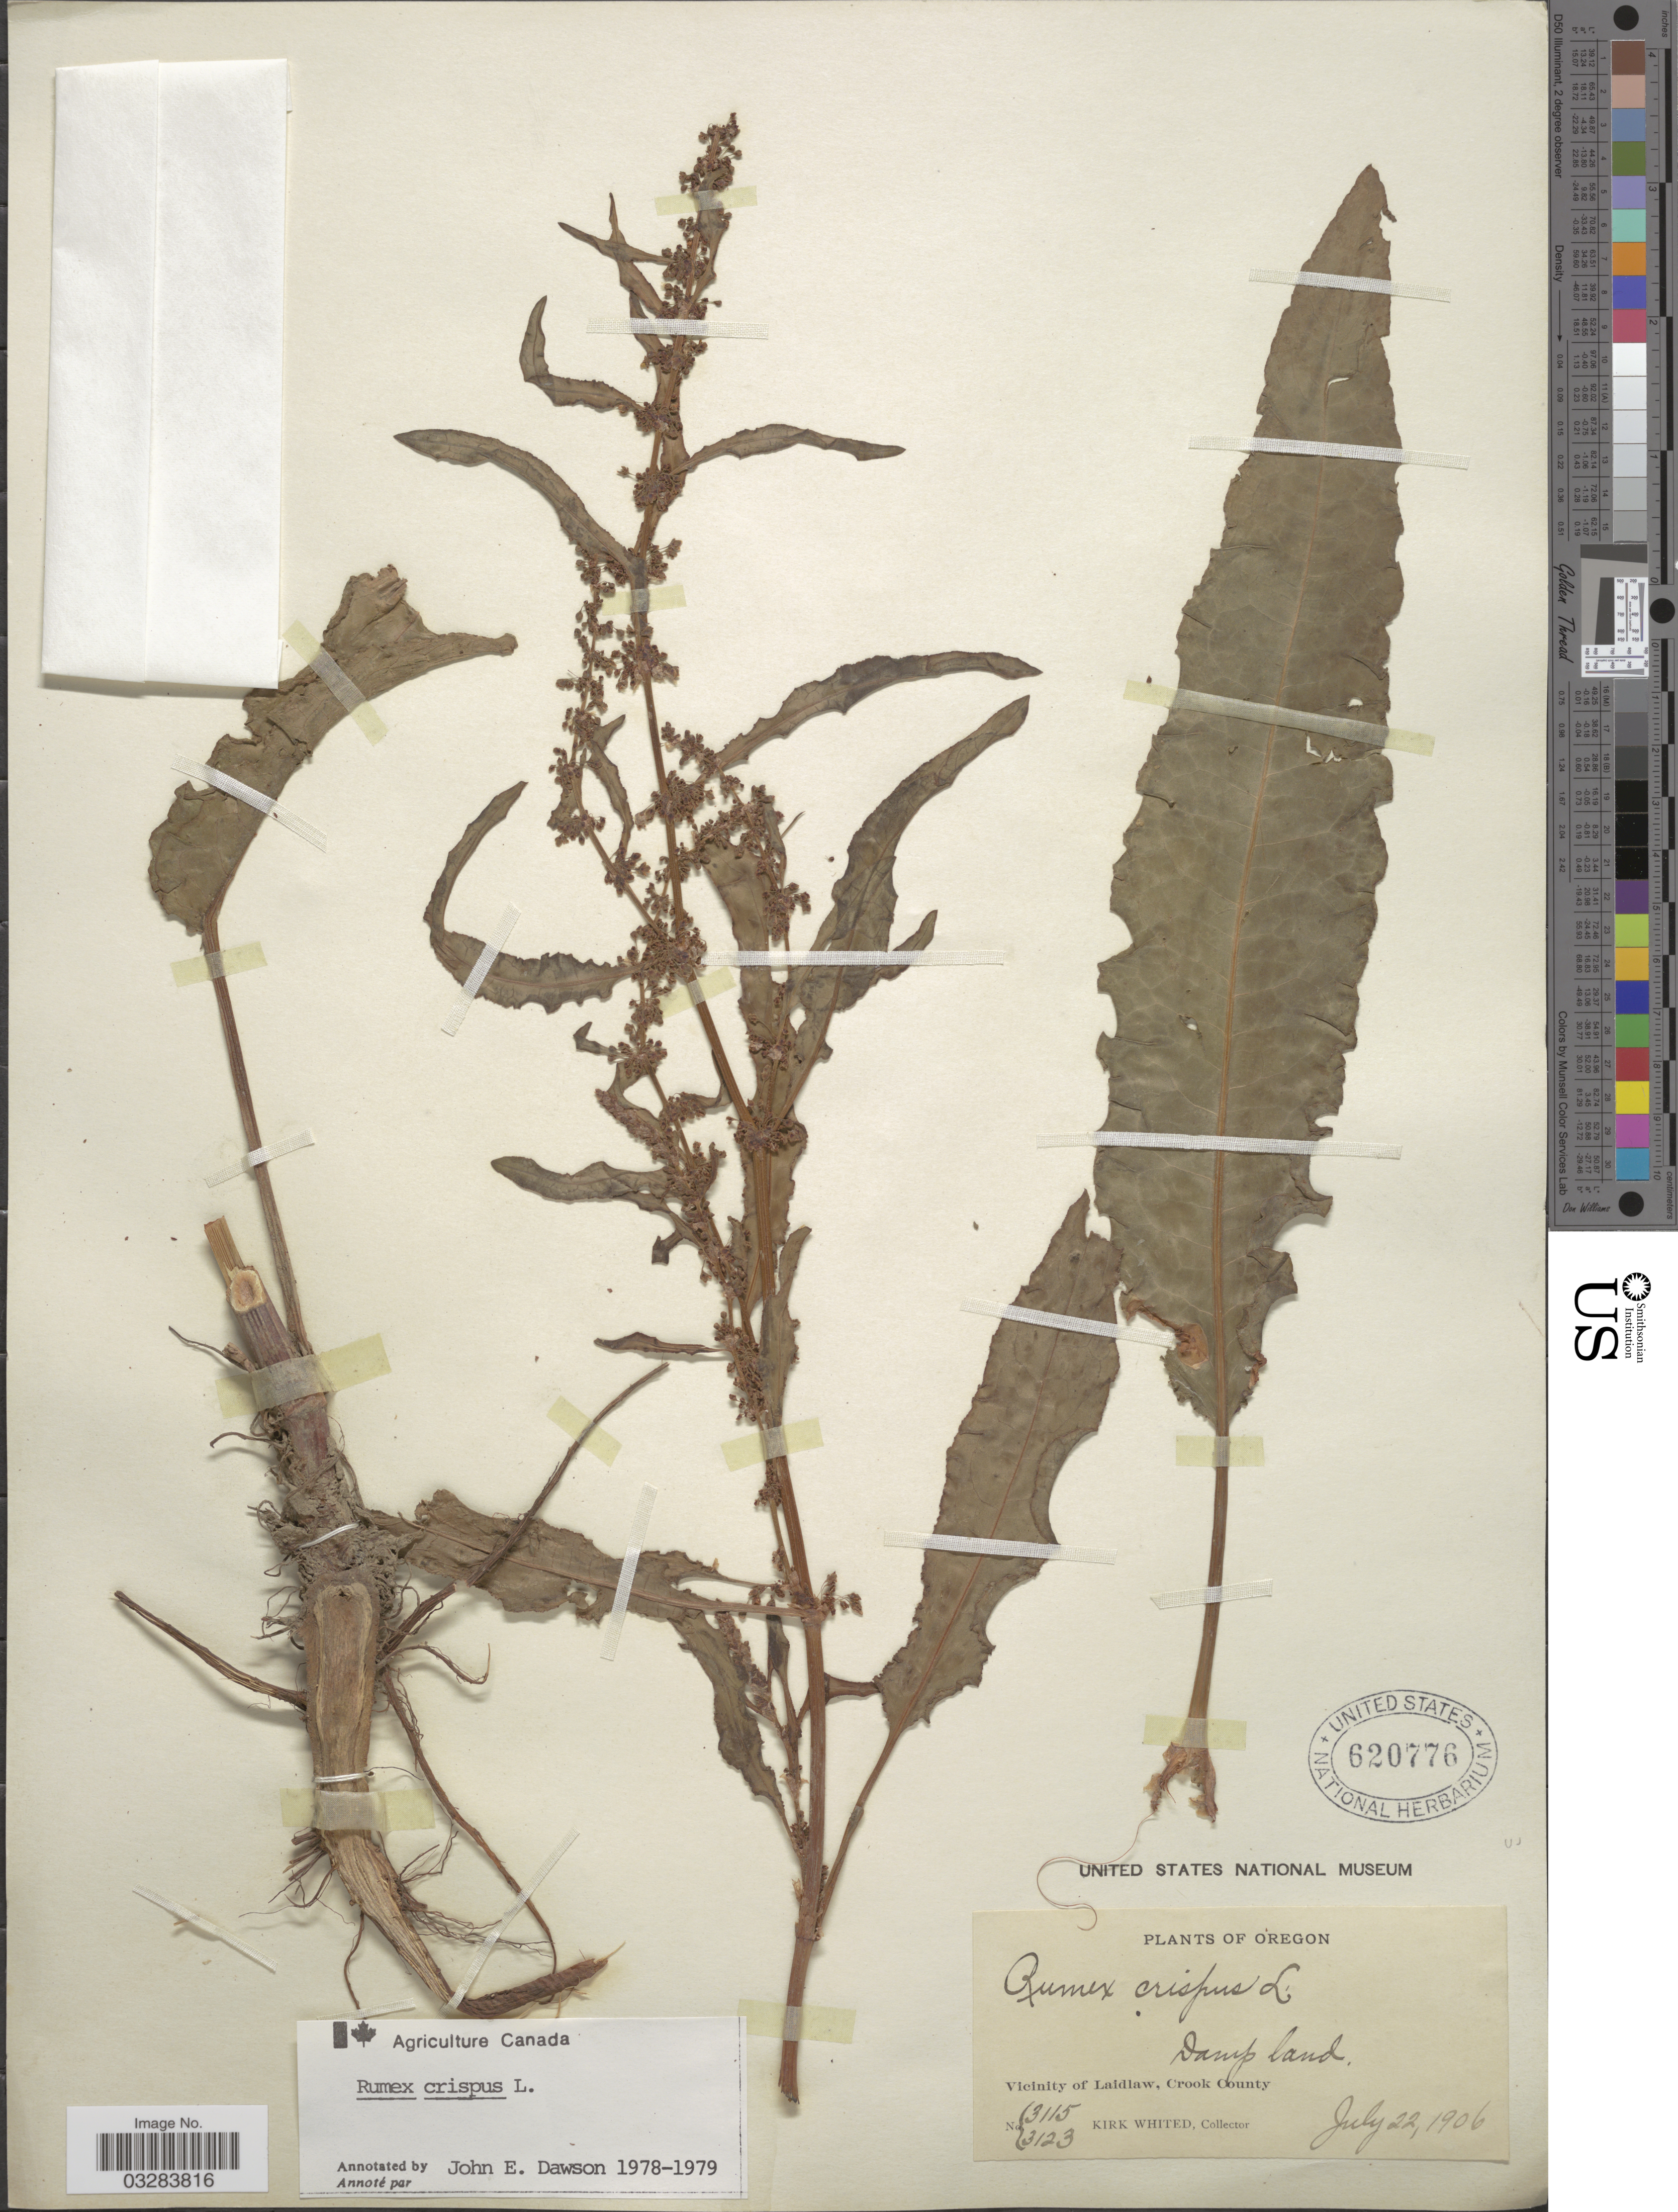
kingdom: Plantae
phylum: Tracheophyta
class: Magnoliopsida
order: Caryophyllales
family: Polygonaceae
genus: Rumex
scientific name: Rumex crispus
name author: L.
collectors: K. Whited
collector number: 3115/3123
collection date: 1906-07-22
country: United States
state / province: Oregon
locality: Vicinity of Laidlaw, Crook County.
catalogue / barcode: US 620776